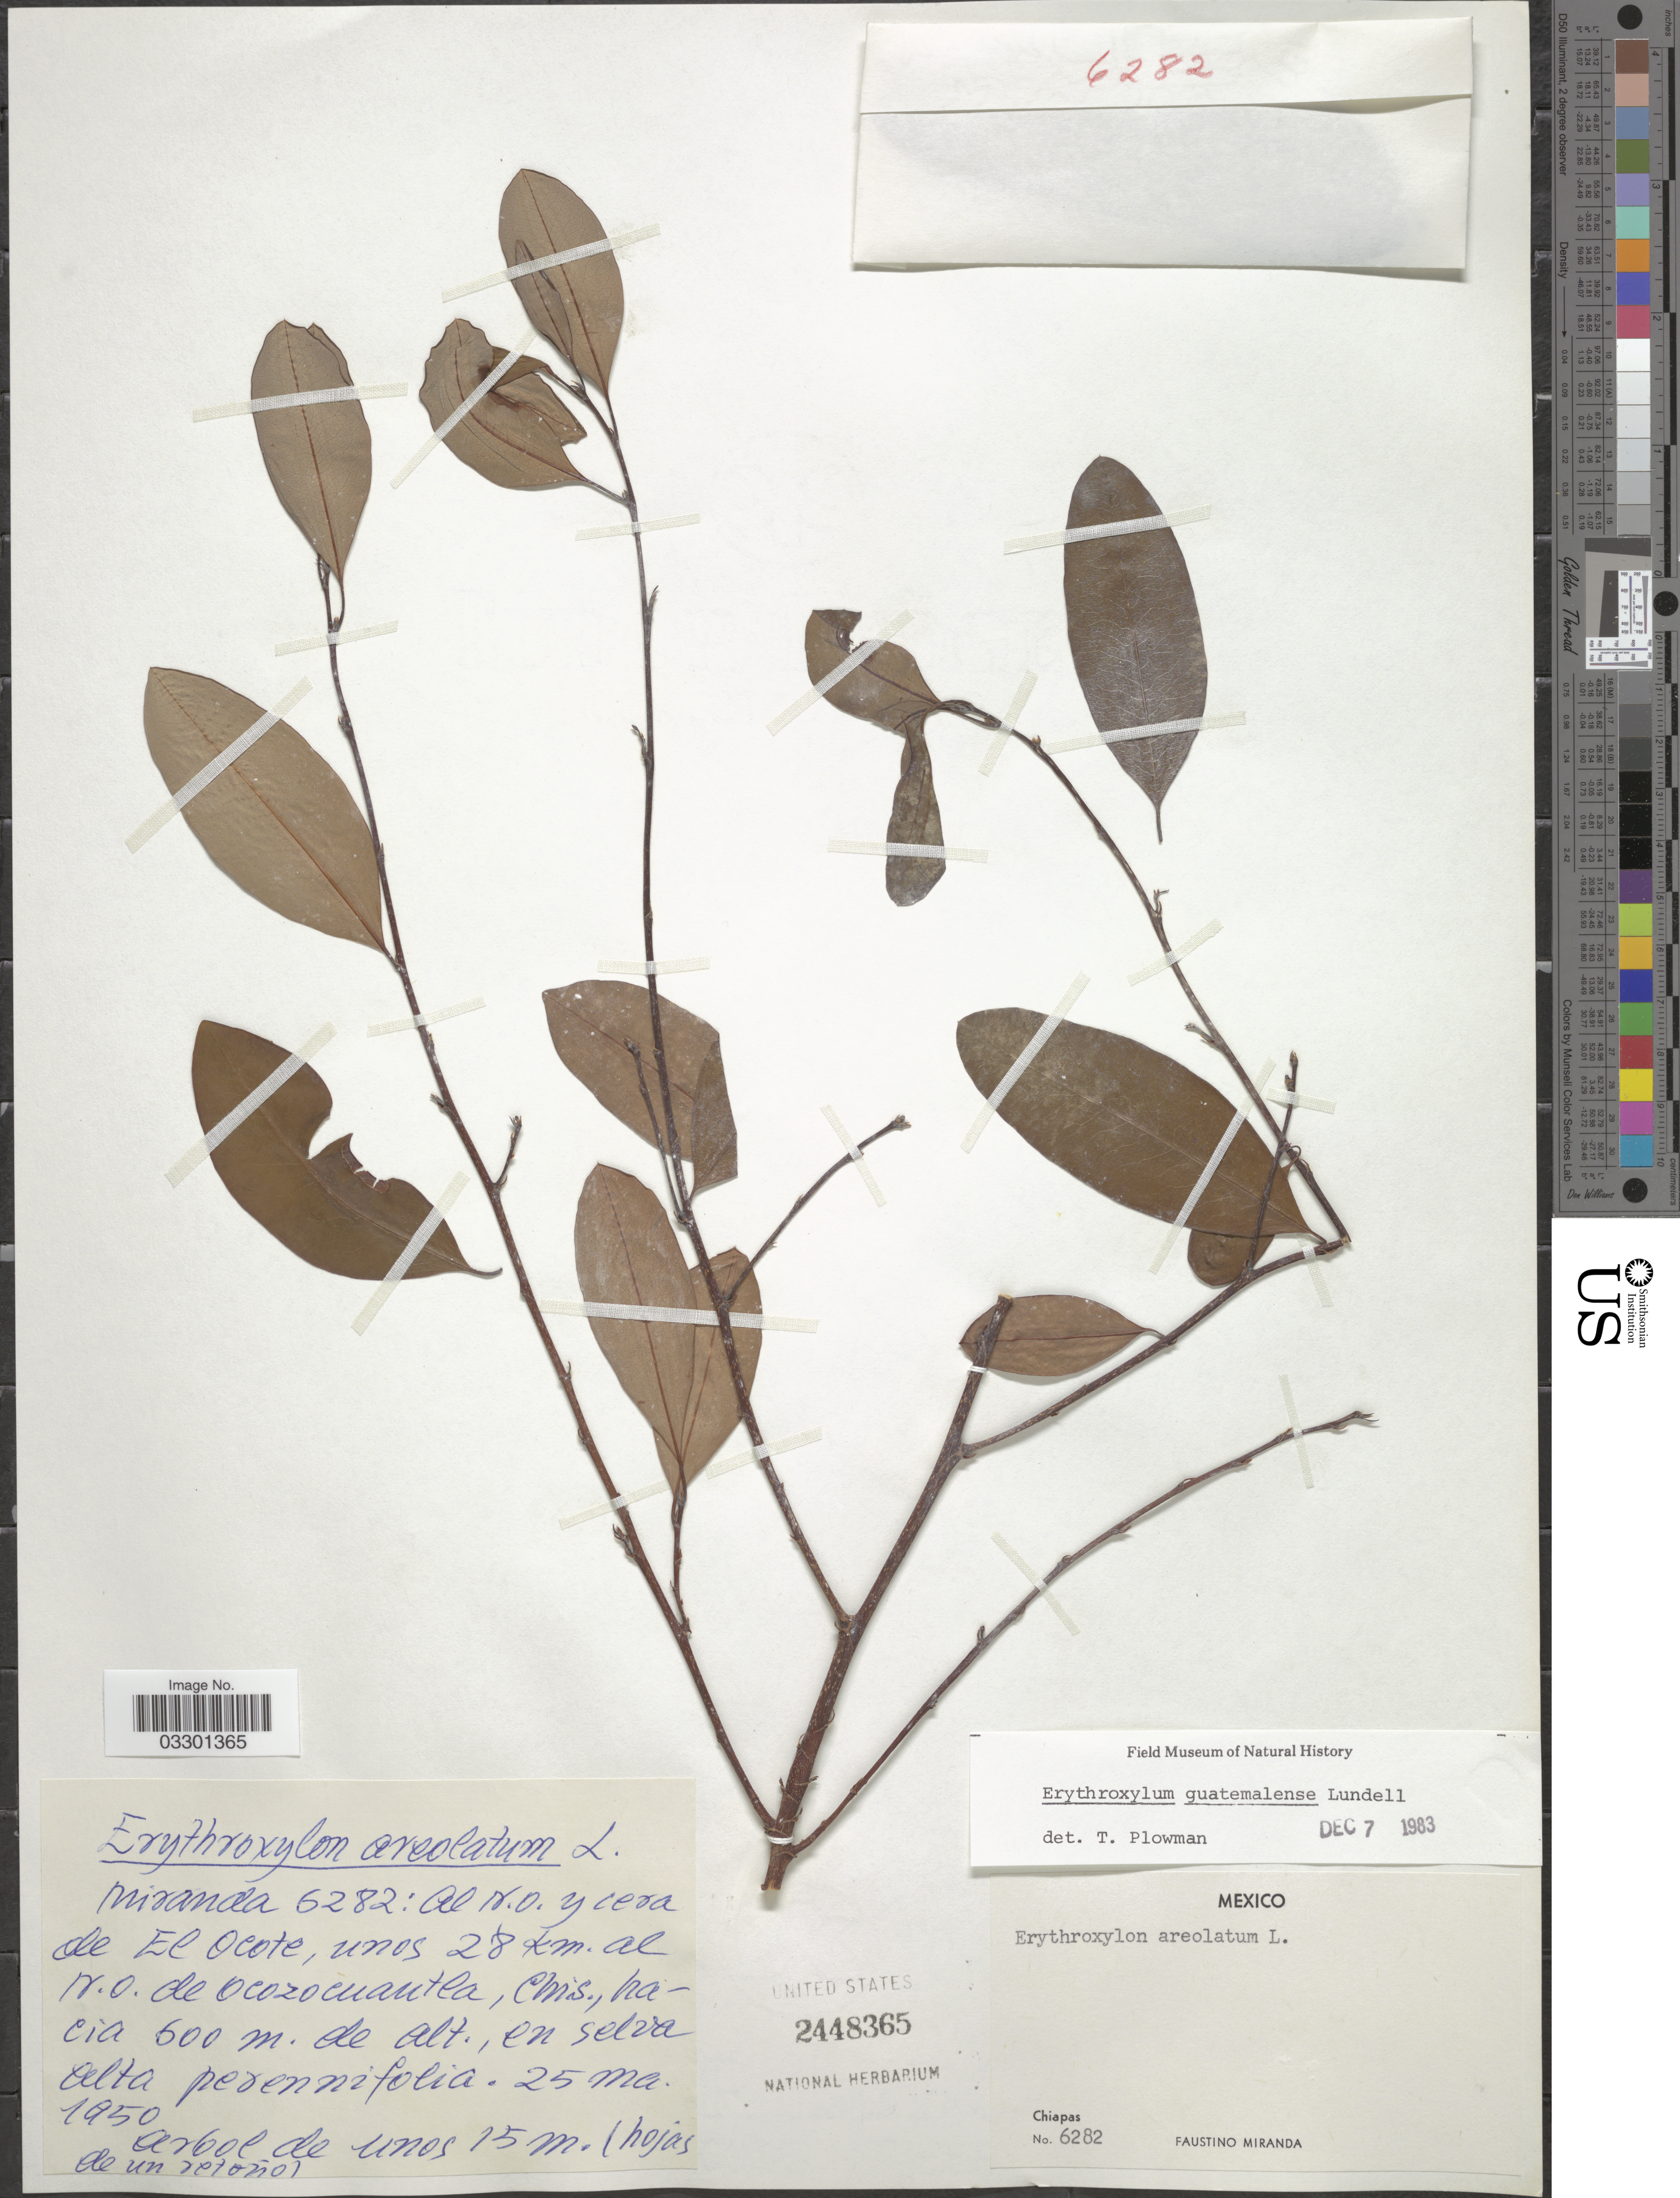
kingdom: Plantae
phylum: Tracheophyta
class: Magnoliopsida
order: Malpighiales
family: Erythroxylaceae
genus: Erythroxylum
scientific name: Erythroxylum guatemalense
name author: Lundell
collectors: F. Miranda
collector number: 6282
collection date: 1950-05-25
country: Mexico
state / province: Chiapas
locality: Al N.O. y cerca de El Ocote, unos 28 km. al N.O. de Ocozocuautla, Chis.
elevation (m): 600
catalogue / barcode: US 2448365